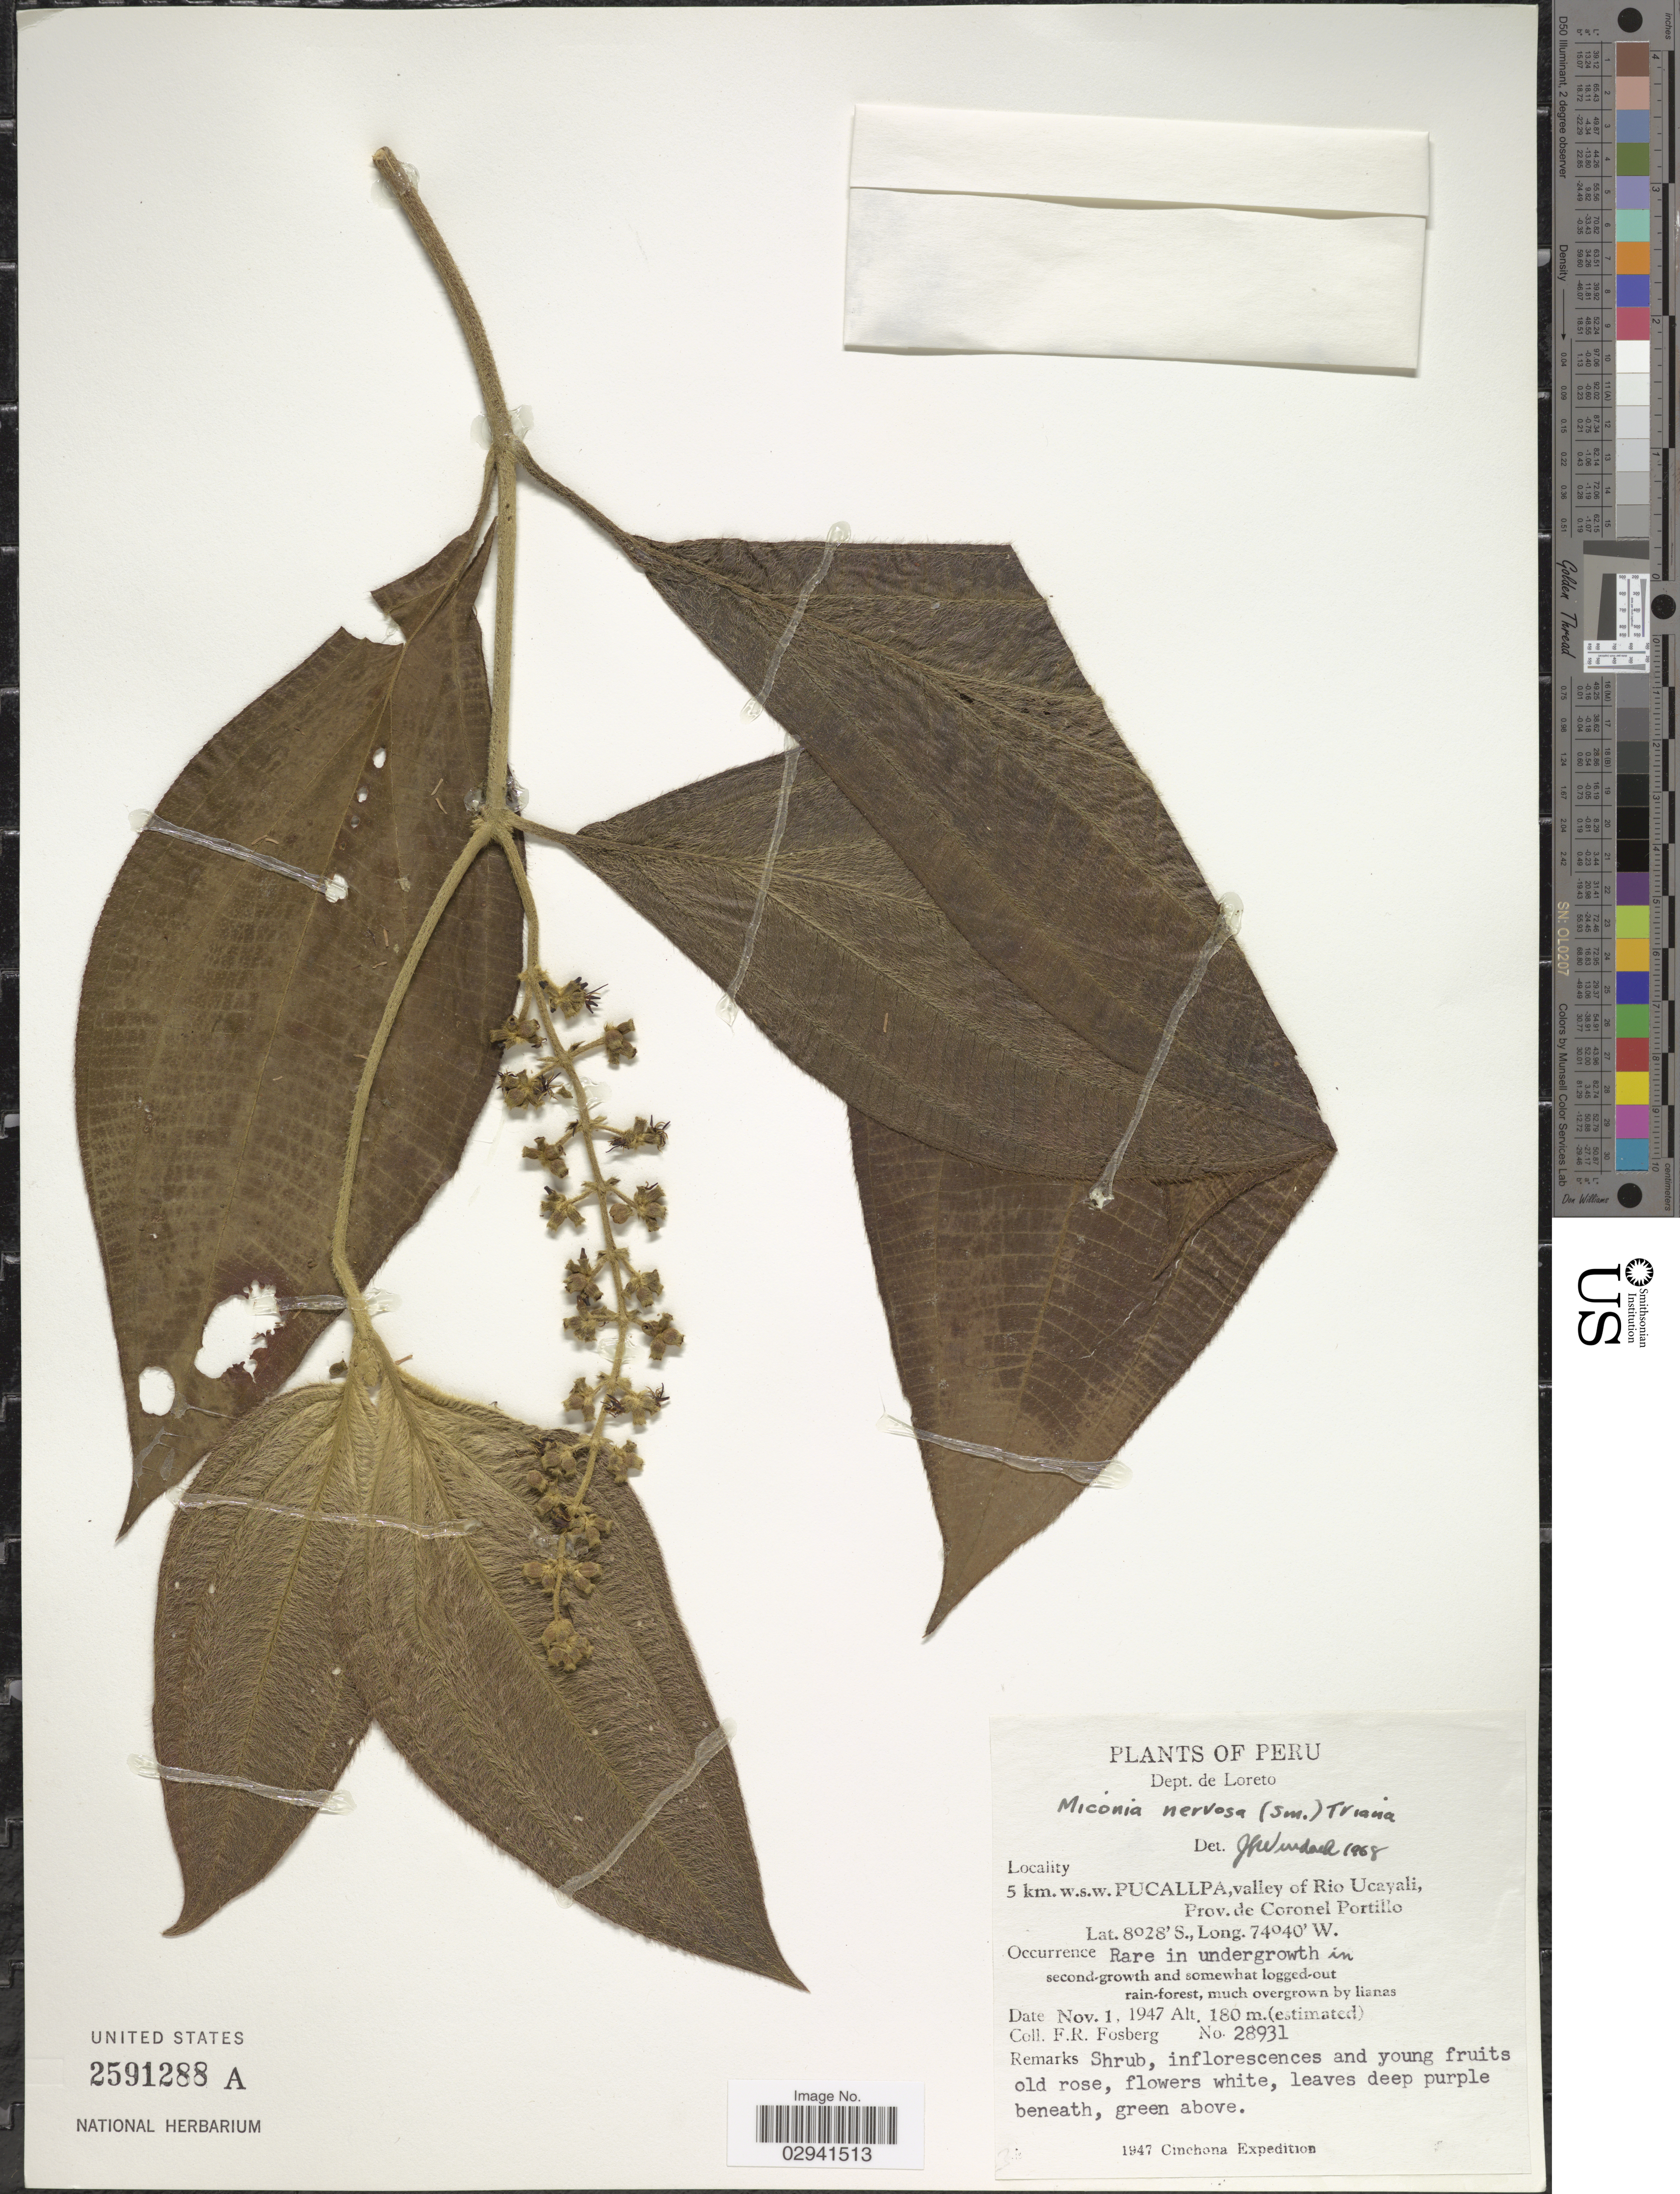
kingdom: Plantae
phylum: Tracheophyta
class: Magnoliopsida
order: Myrtales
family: Melastomataceae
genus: Miconia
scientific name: Miconia nervosa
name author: (Sm.) Triana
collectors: F. R. Fosberg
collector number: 28931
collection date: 1947-11-01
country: Peru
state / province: Loreto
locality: Dept. de Loreto, 5 km w.s.w. Pucallpa, valley of Rio Ucayali, Prov. de Coronel Portillo.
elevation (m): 180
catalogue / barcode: US 2591288A